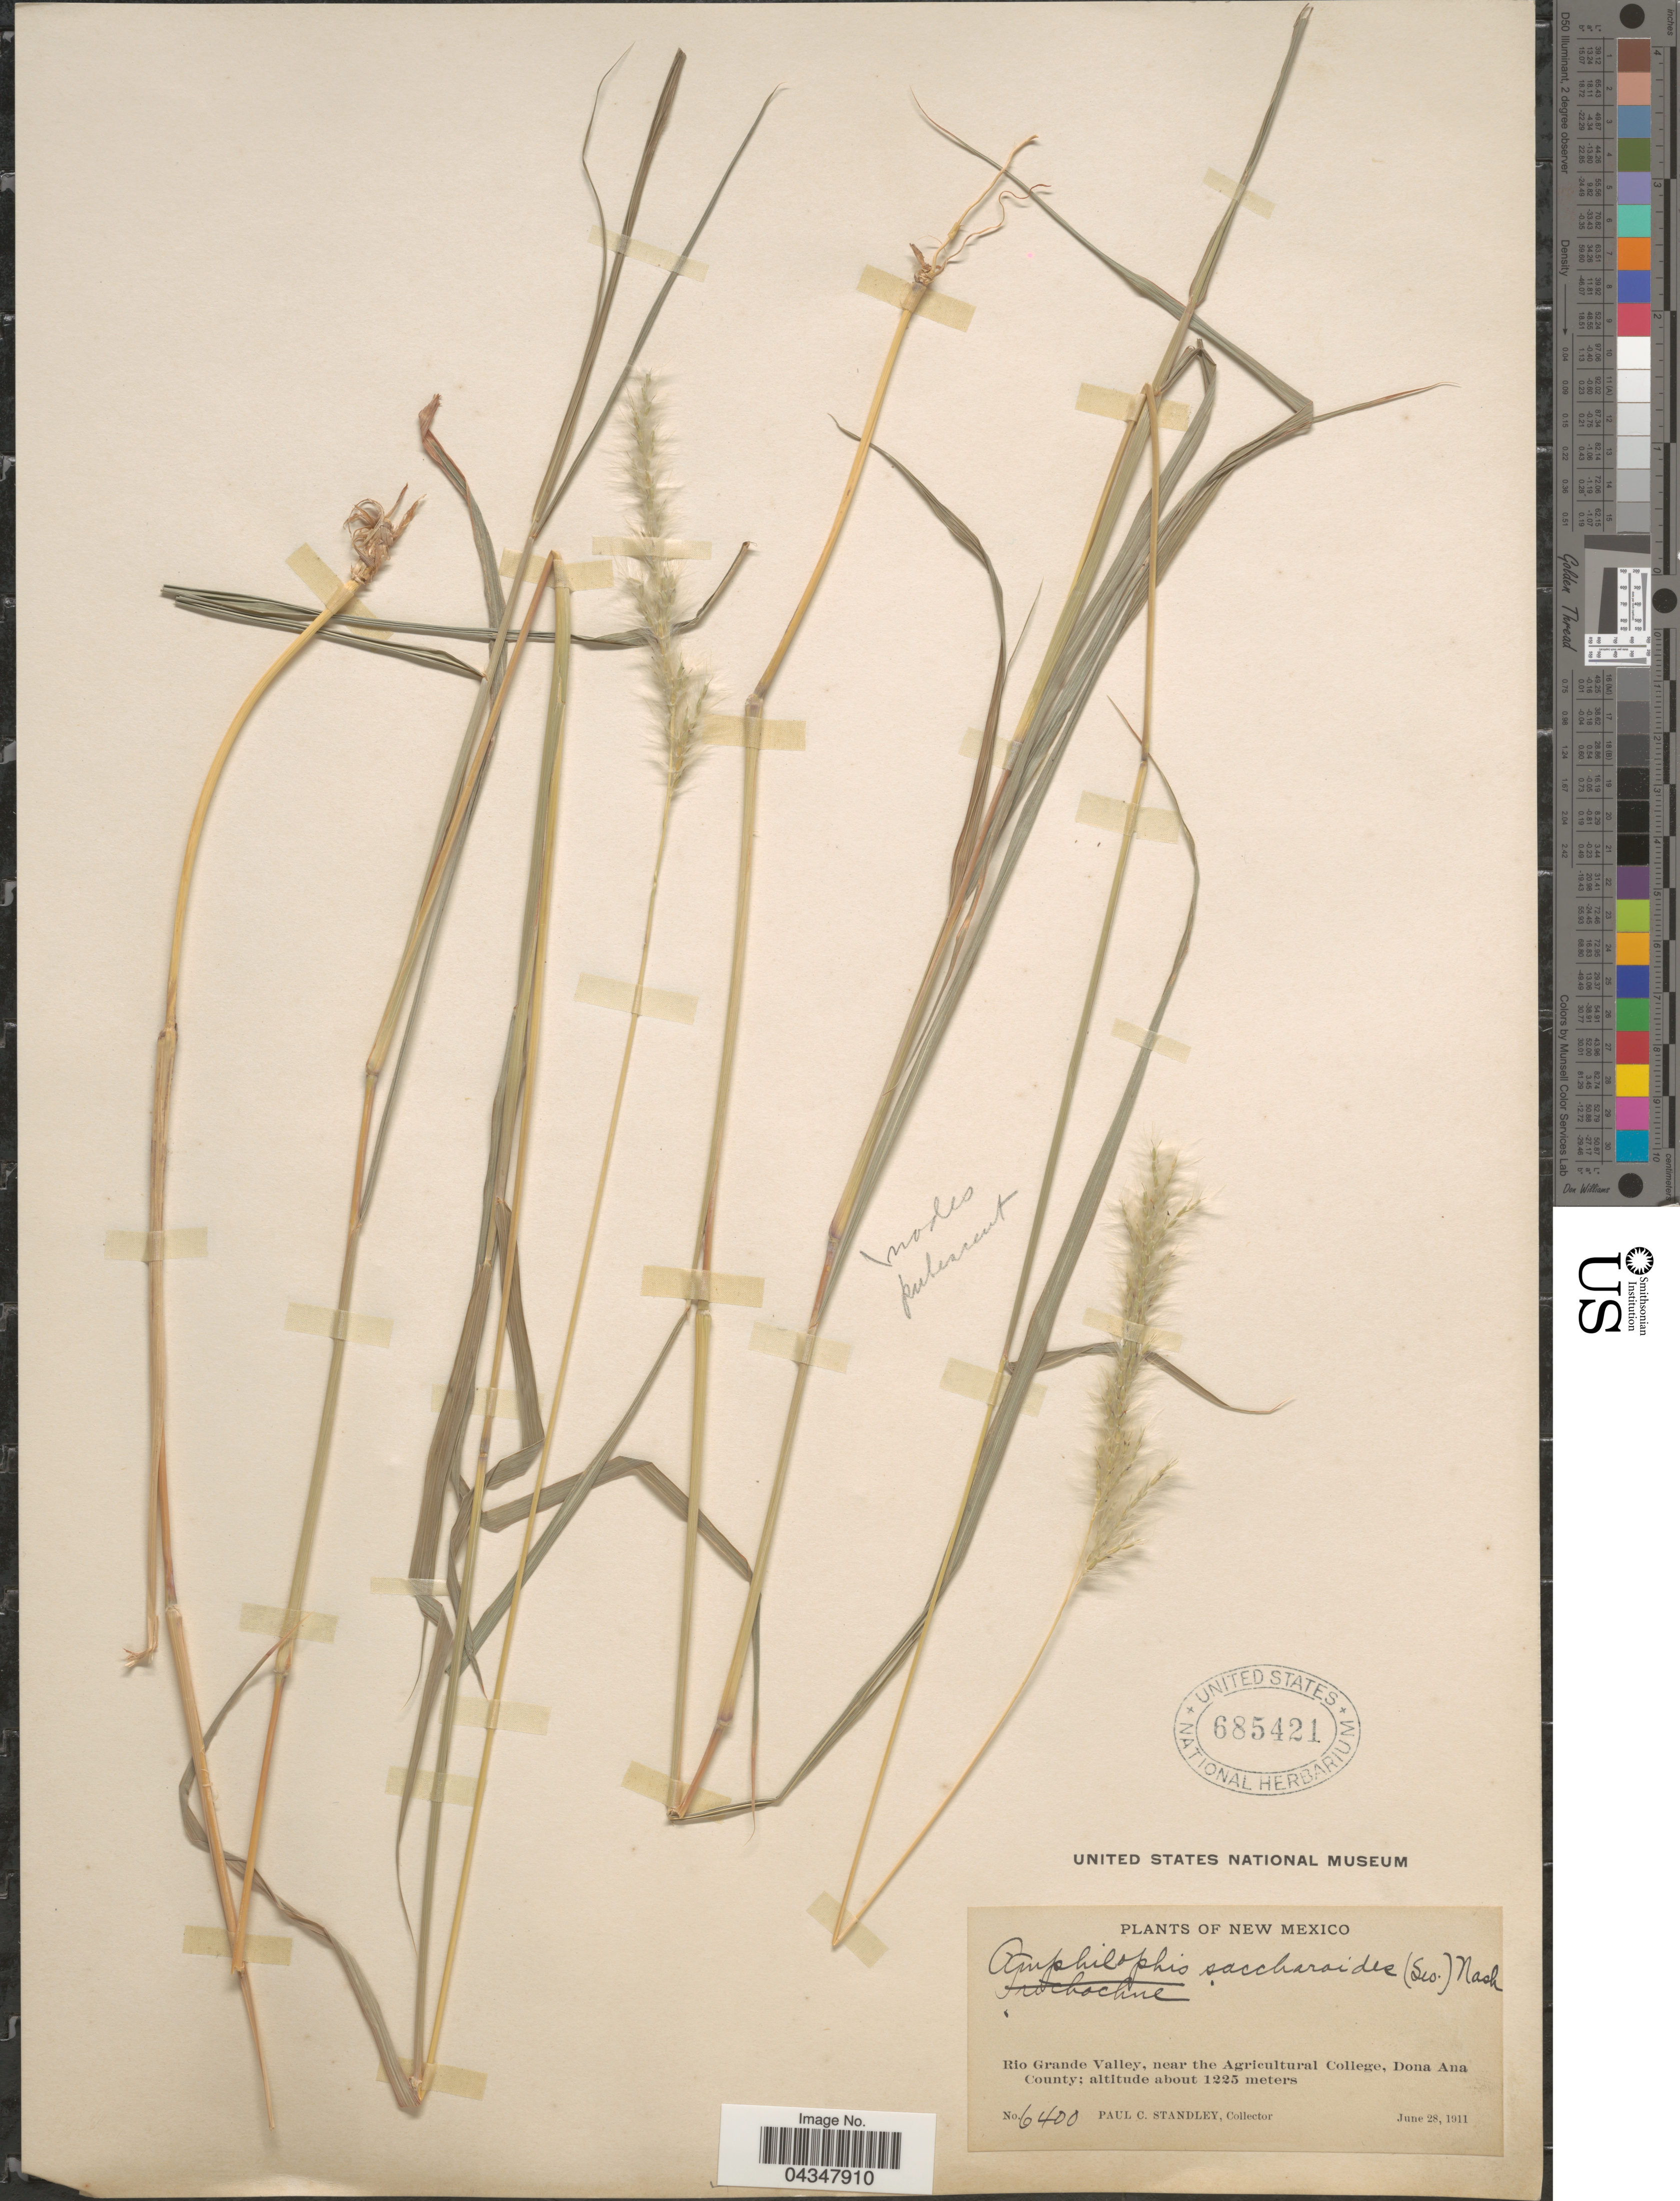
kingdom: Plantae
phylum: Tracheophyta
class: Liliopsida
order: Poales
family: Poaceae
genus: Bothriochloa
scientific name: Bothriochloa saccharoides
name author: (Sw.) Rydb.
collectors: P. C. Standley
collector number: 6400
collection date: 1911-06-28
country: United States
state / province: New Mexico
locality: Rio Grande Valley, near the Agricultural College, Dona Ana County.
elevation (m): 1225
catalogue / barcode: US 685421